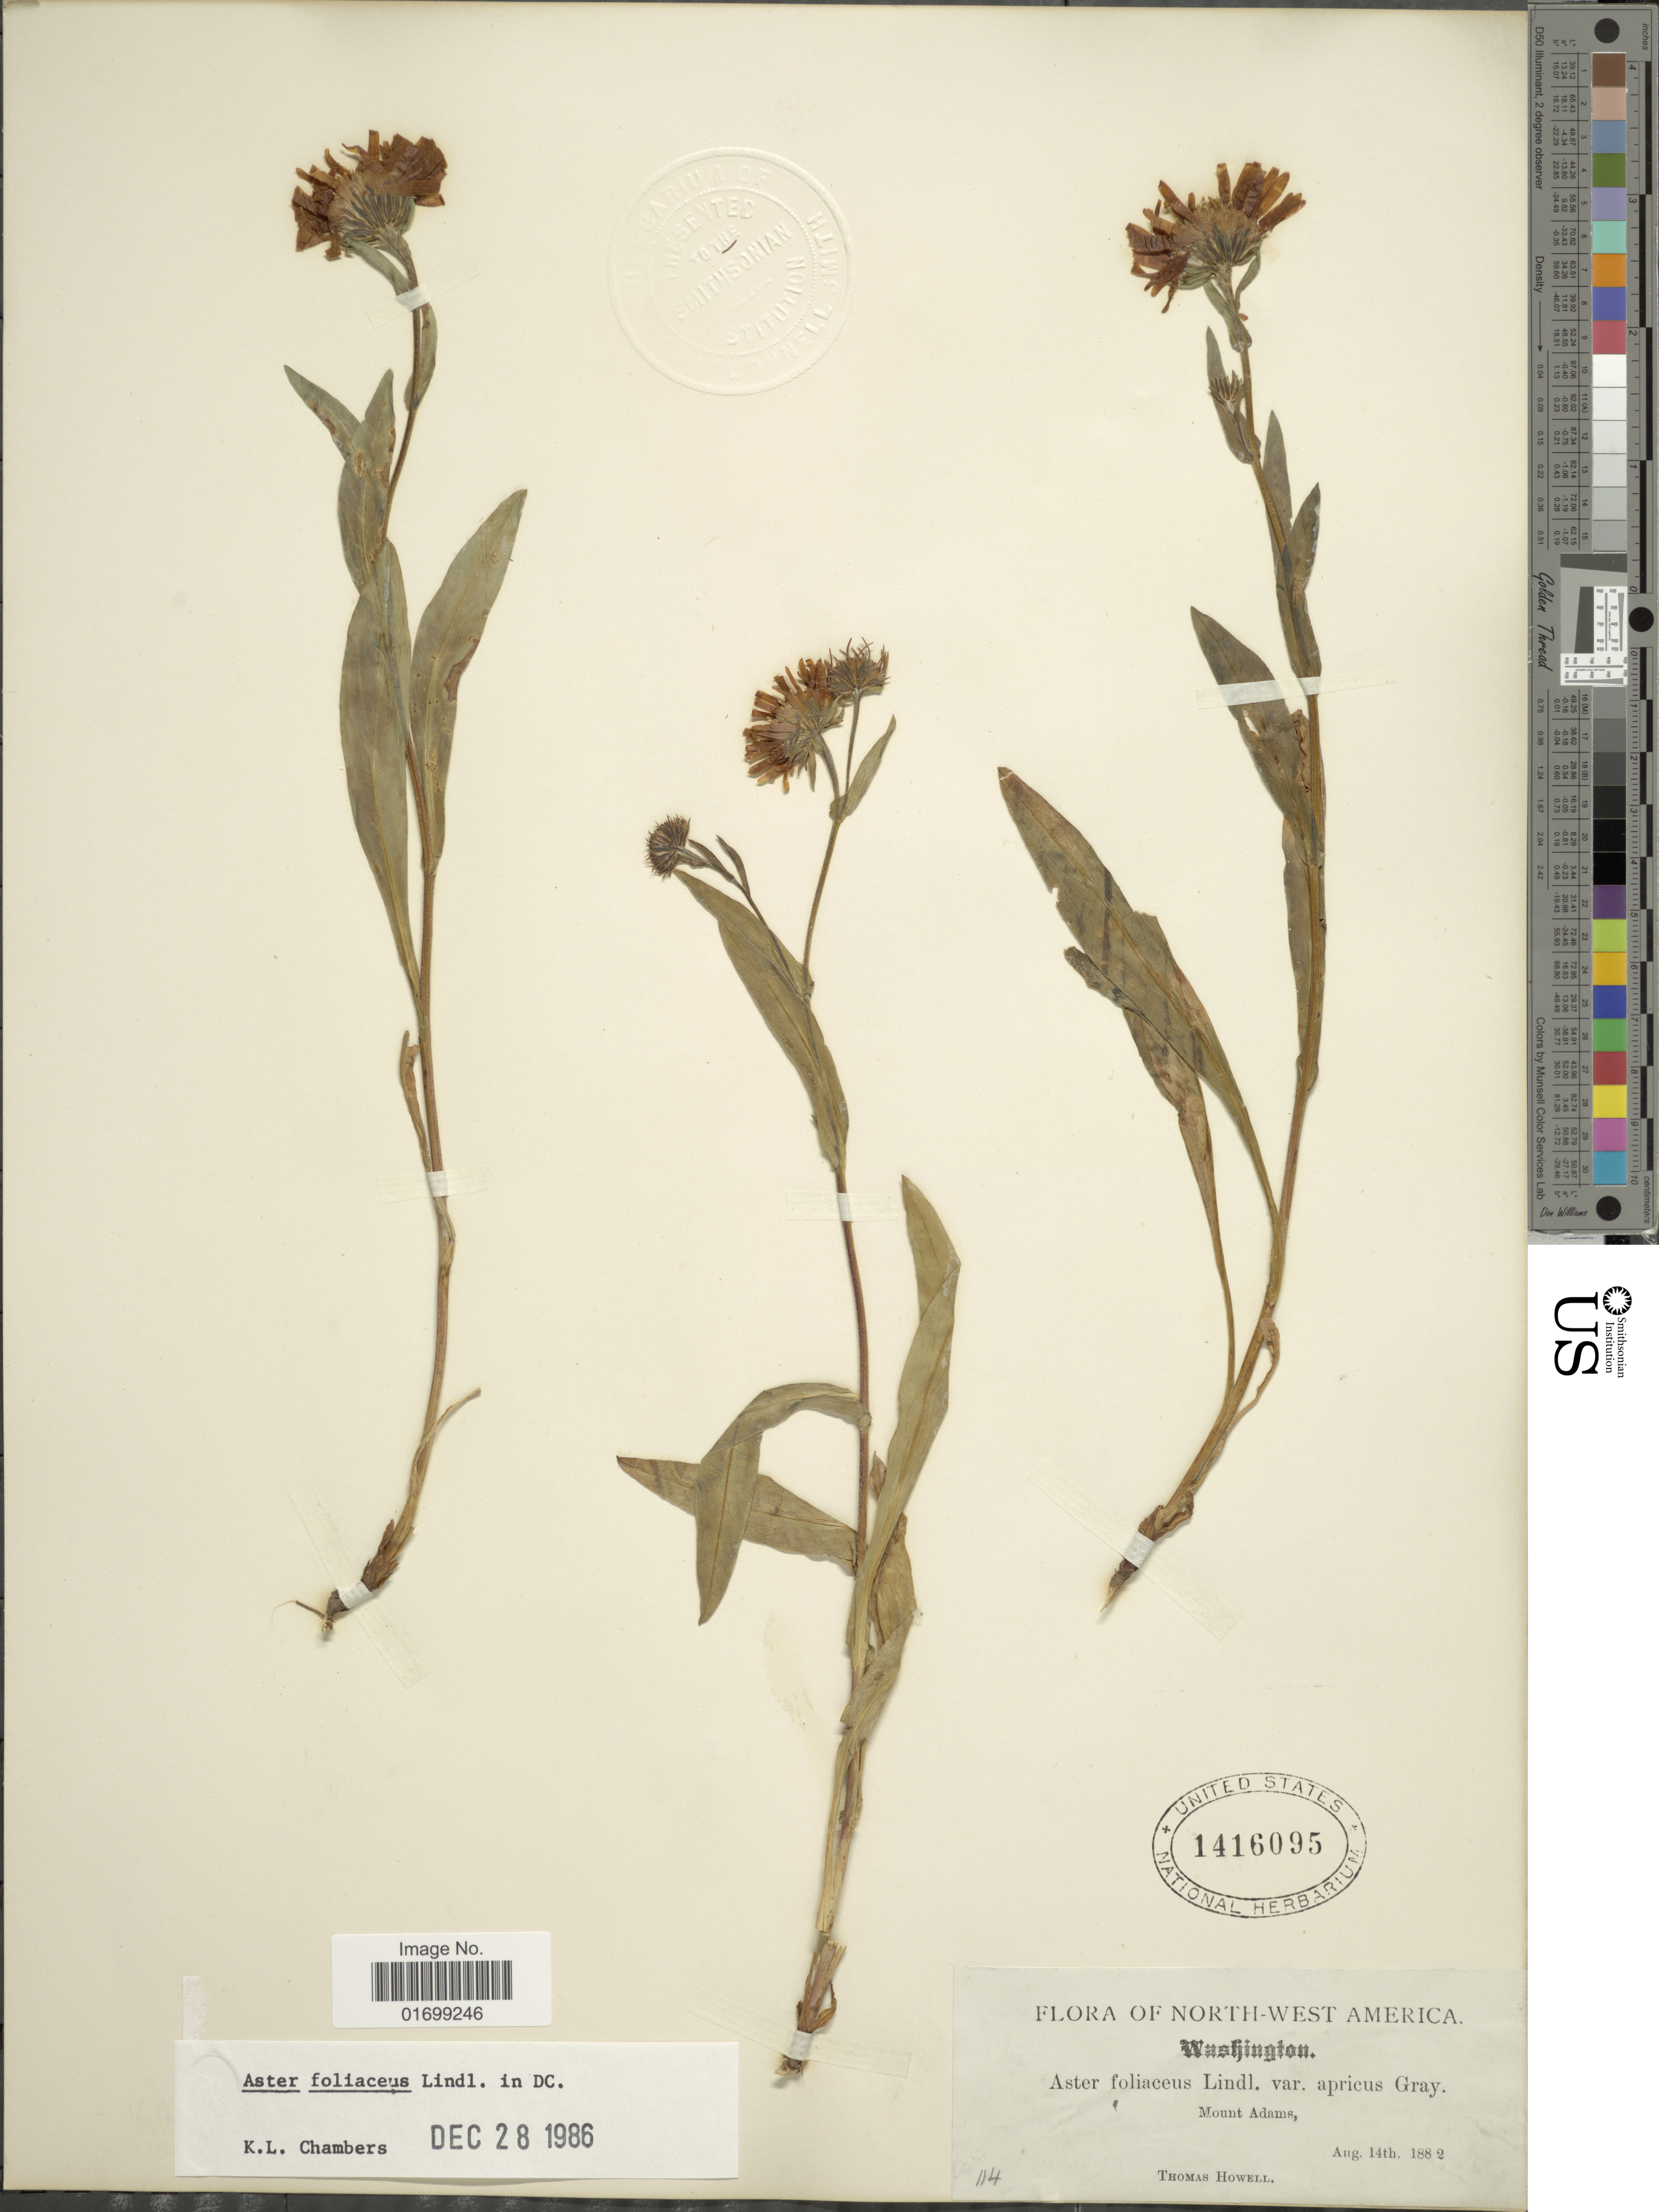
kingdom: Plantae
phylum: Tracheophyta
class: Magnoliopsida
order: Asterales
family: Asteraceae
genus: Symphyotrichum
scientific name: Symphyotrichum foliaceum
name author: (Lindl. ex DC.) G.L. Nesom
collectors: T. Howell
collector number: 114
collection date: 1882-08-14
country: United States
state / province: Washington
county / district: Yakima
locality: North-west America, Mount Adams.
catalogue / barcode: US 1416095